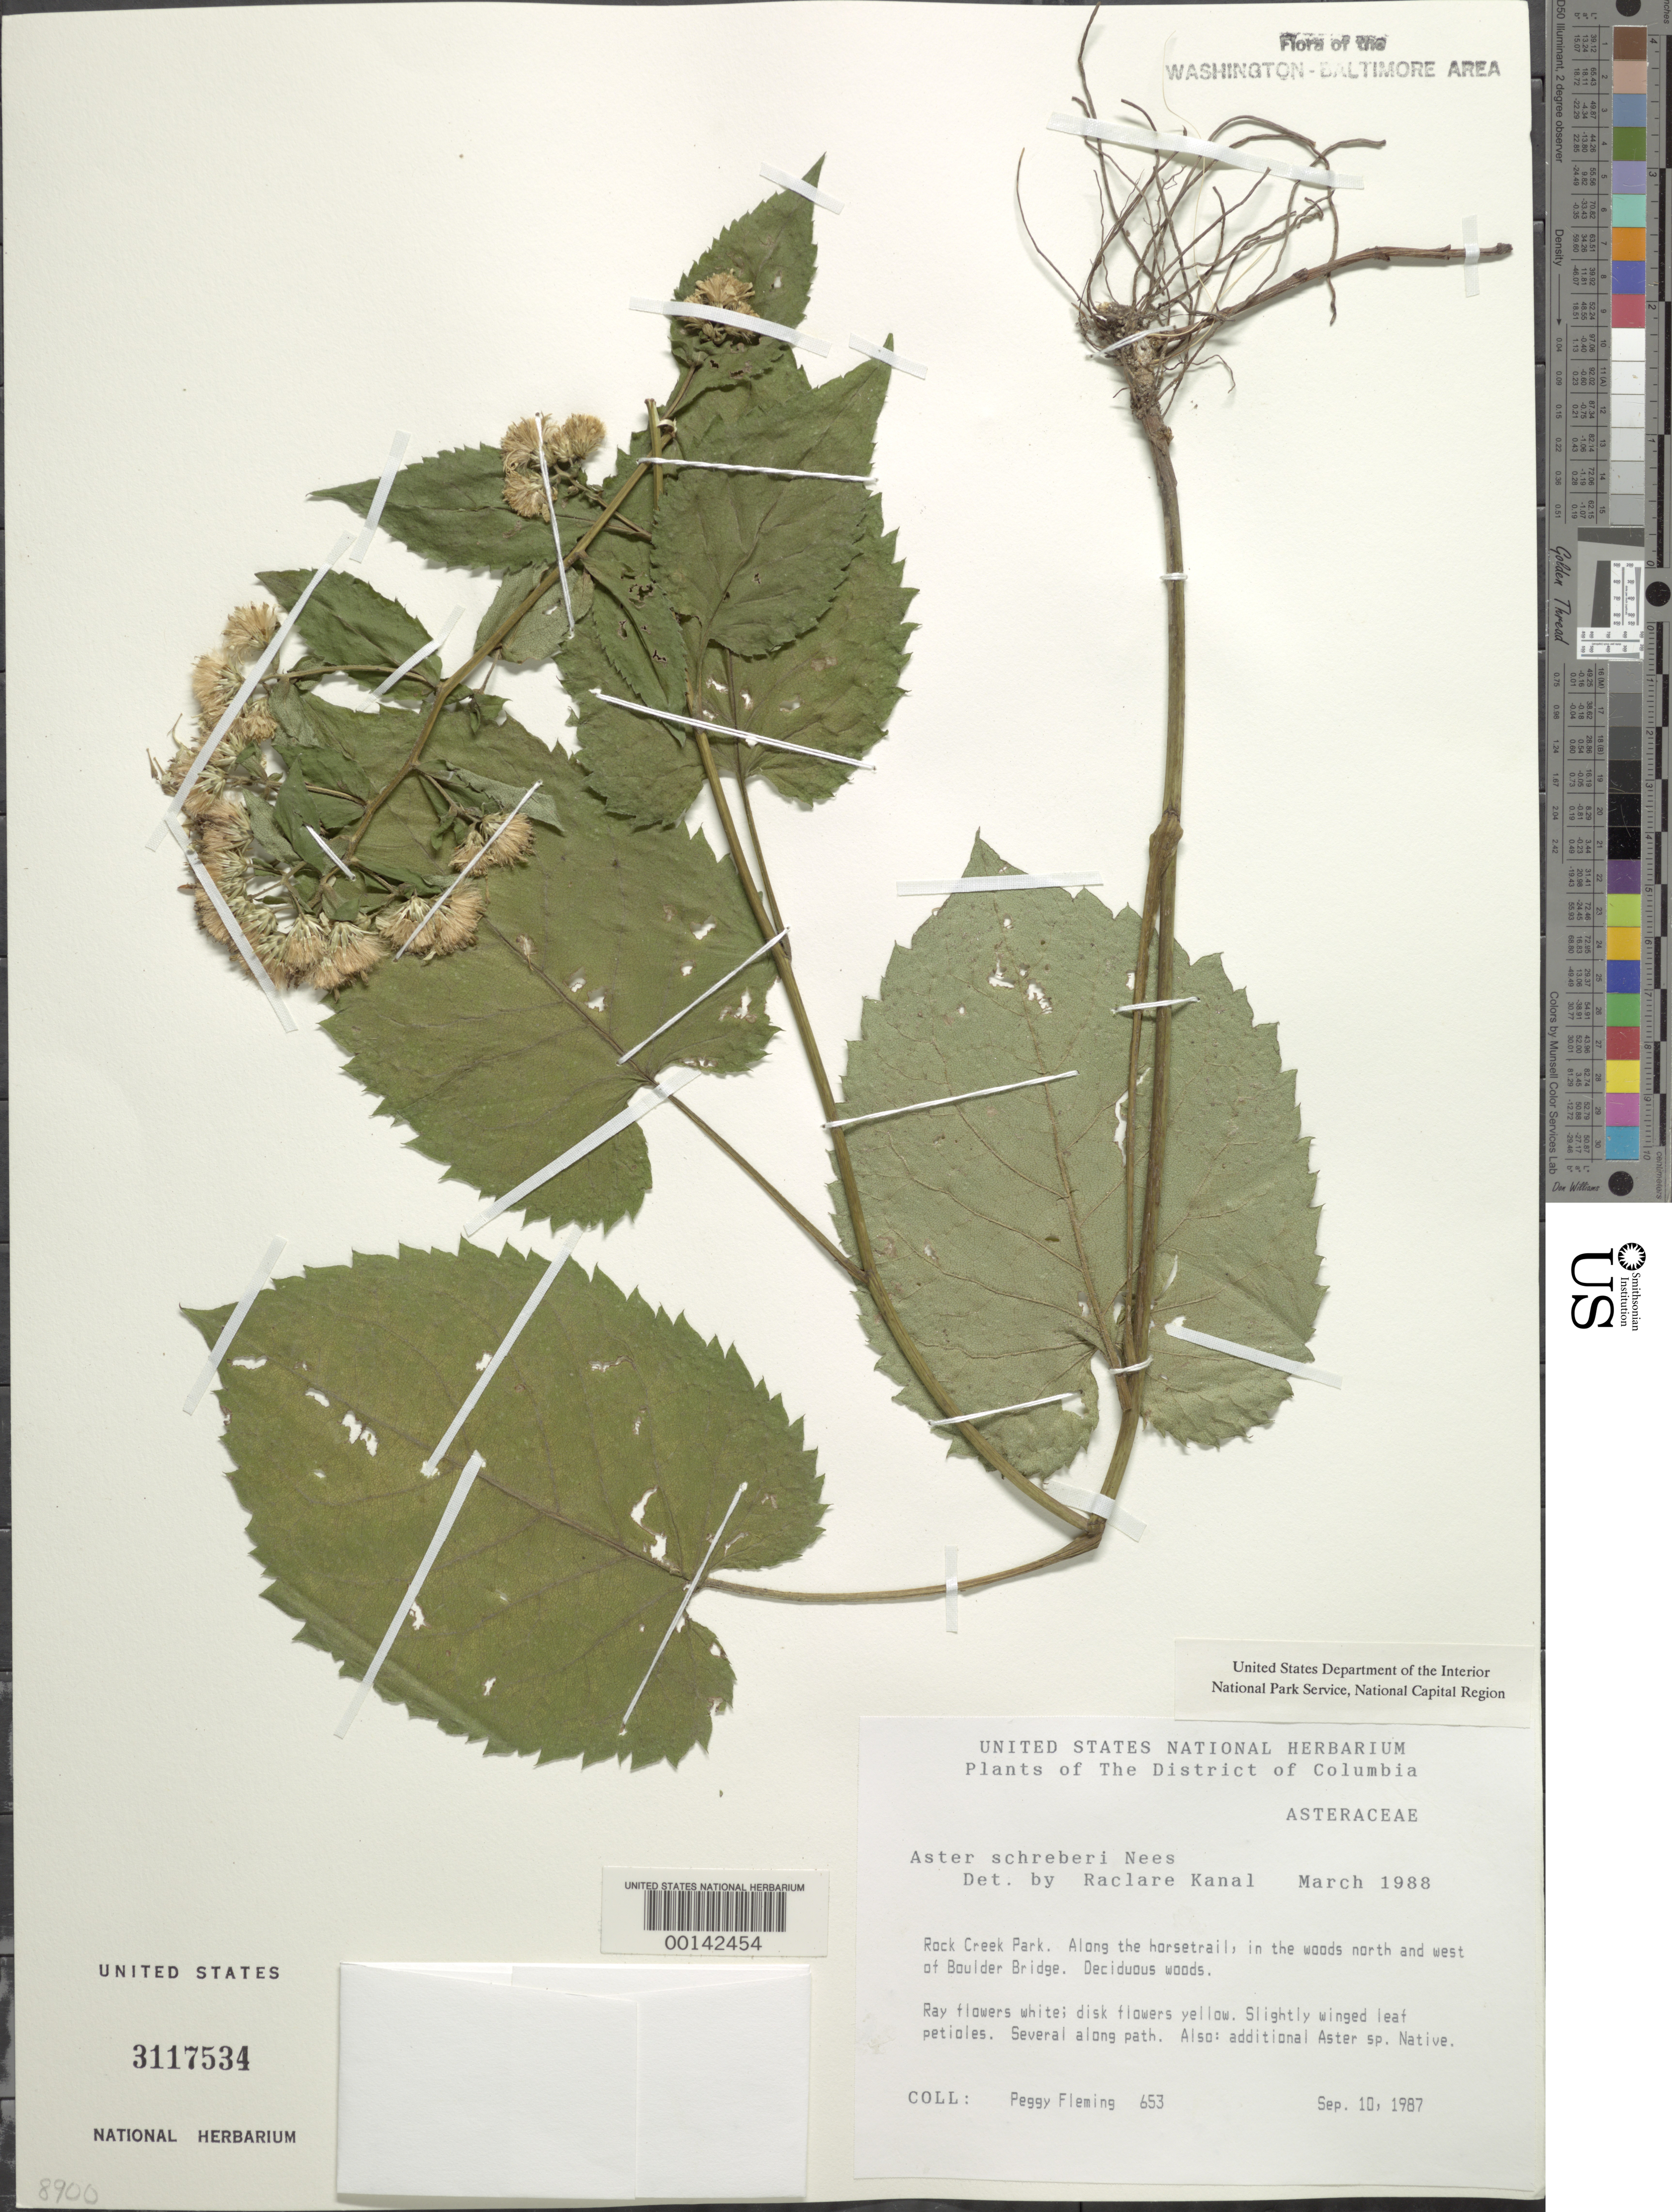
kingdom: Plantae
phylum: Tracheophyta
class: Magnoliopsida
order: Asterales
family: Asteraceae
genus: Eurybia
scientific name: Eurybia schreberi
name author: (Nees) Nees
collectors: P. Fleming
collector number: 653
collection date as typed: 10 Sep 1987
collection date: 1987-09-10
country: United States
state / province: District of Columbia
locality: Rock Creek Park. Along the horsetrail, in the woods north and west of Boulder Bridge. Rock Creek Park & vicinity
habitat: Deciduous woods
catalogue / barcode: US 3117534